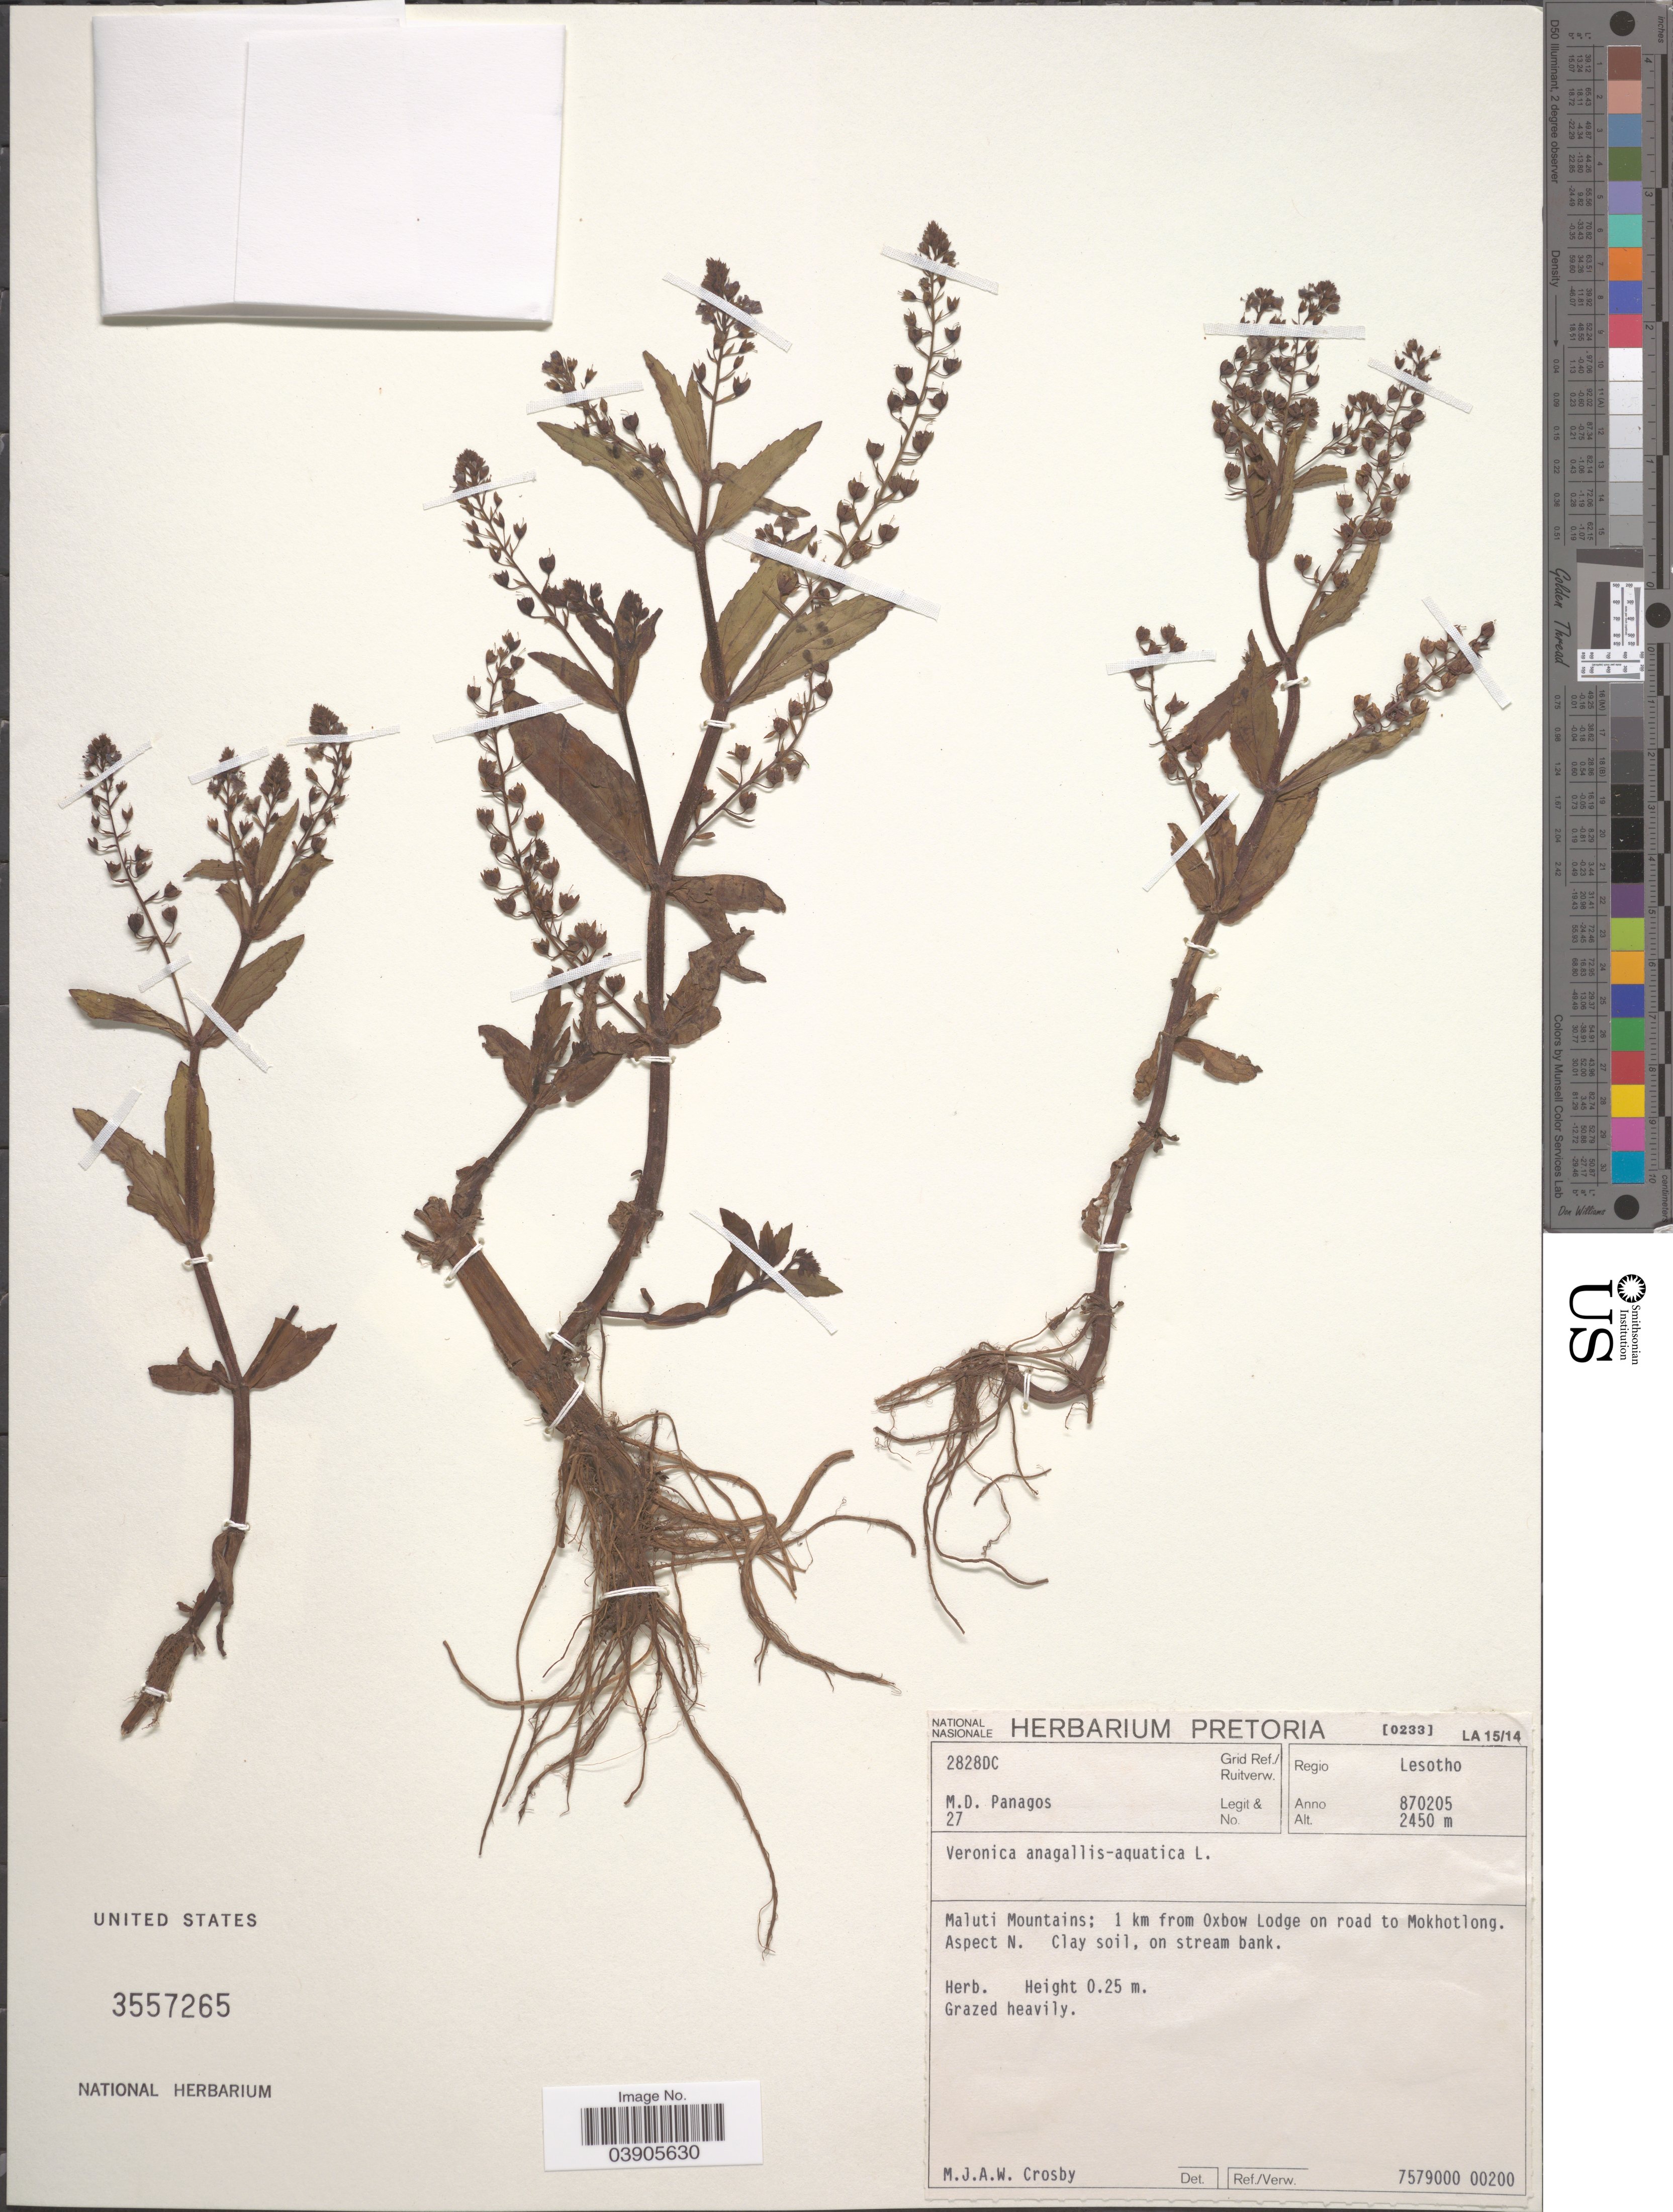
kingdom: Plantae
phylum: Tracheophyta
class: Magnoliopsida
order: Lamiales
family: Plantaginaceae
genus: Veronica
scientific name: Veronica anagallis-aquatica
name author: L.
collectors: M. Panagos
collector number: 27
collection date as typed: Transcribed d/m/y: 5/2/87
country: Lesotho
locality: Grid Ref./ Ruitverw. 2828DC. Regio Lesotho. Maluti Mountains; 1 km from Oxbow Lodge on road to Mokhotlong. Aspect N.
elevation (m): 2450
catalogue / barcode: US 3557265